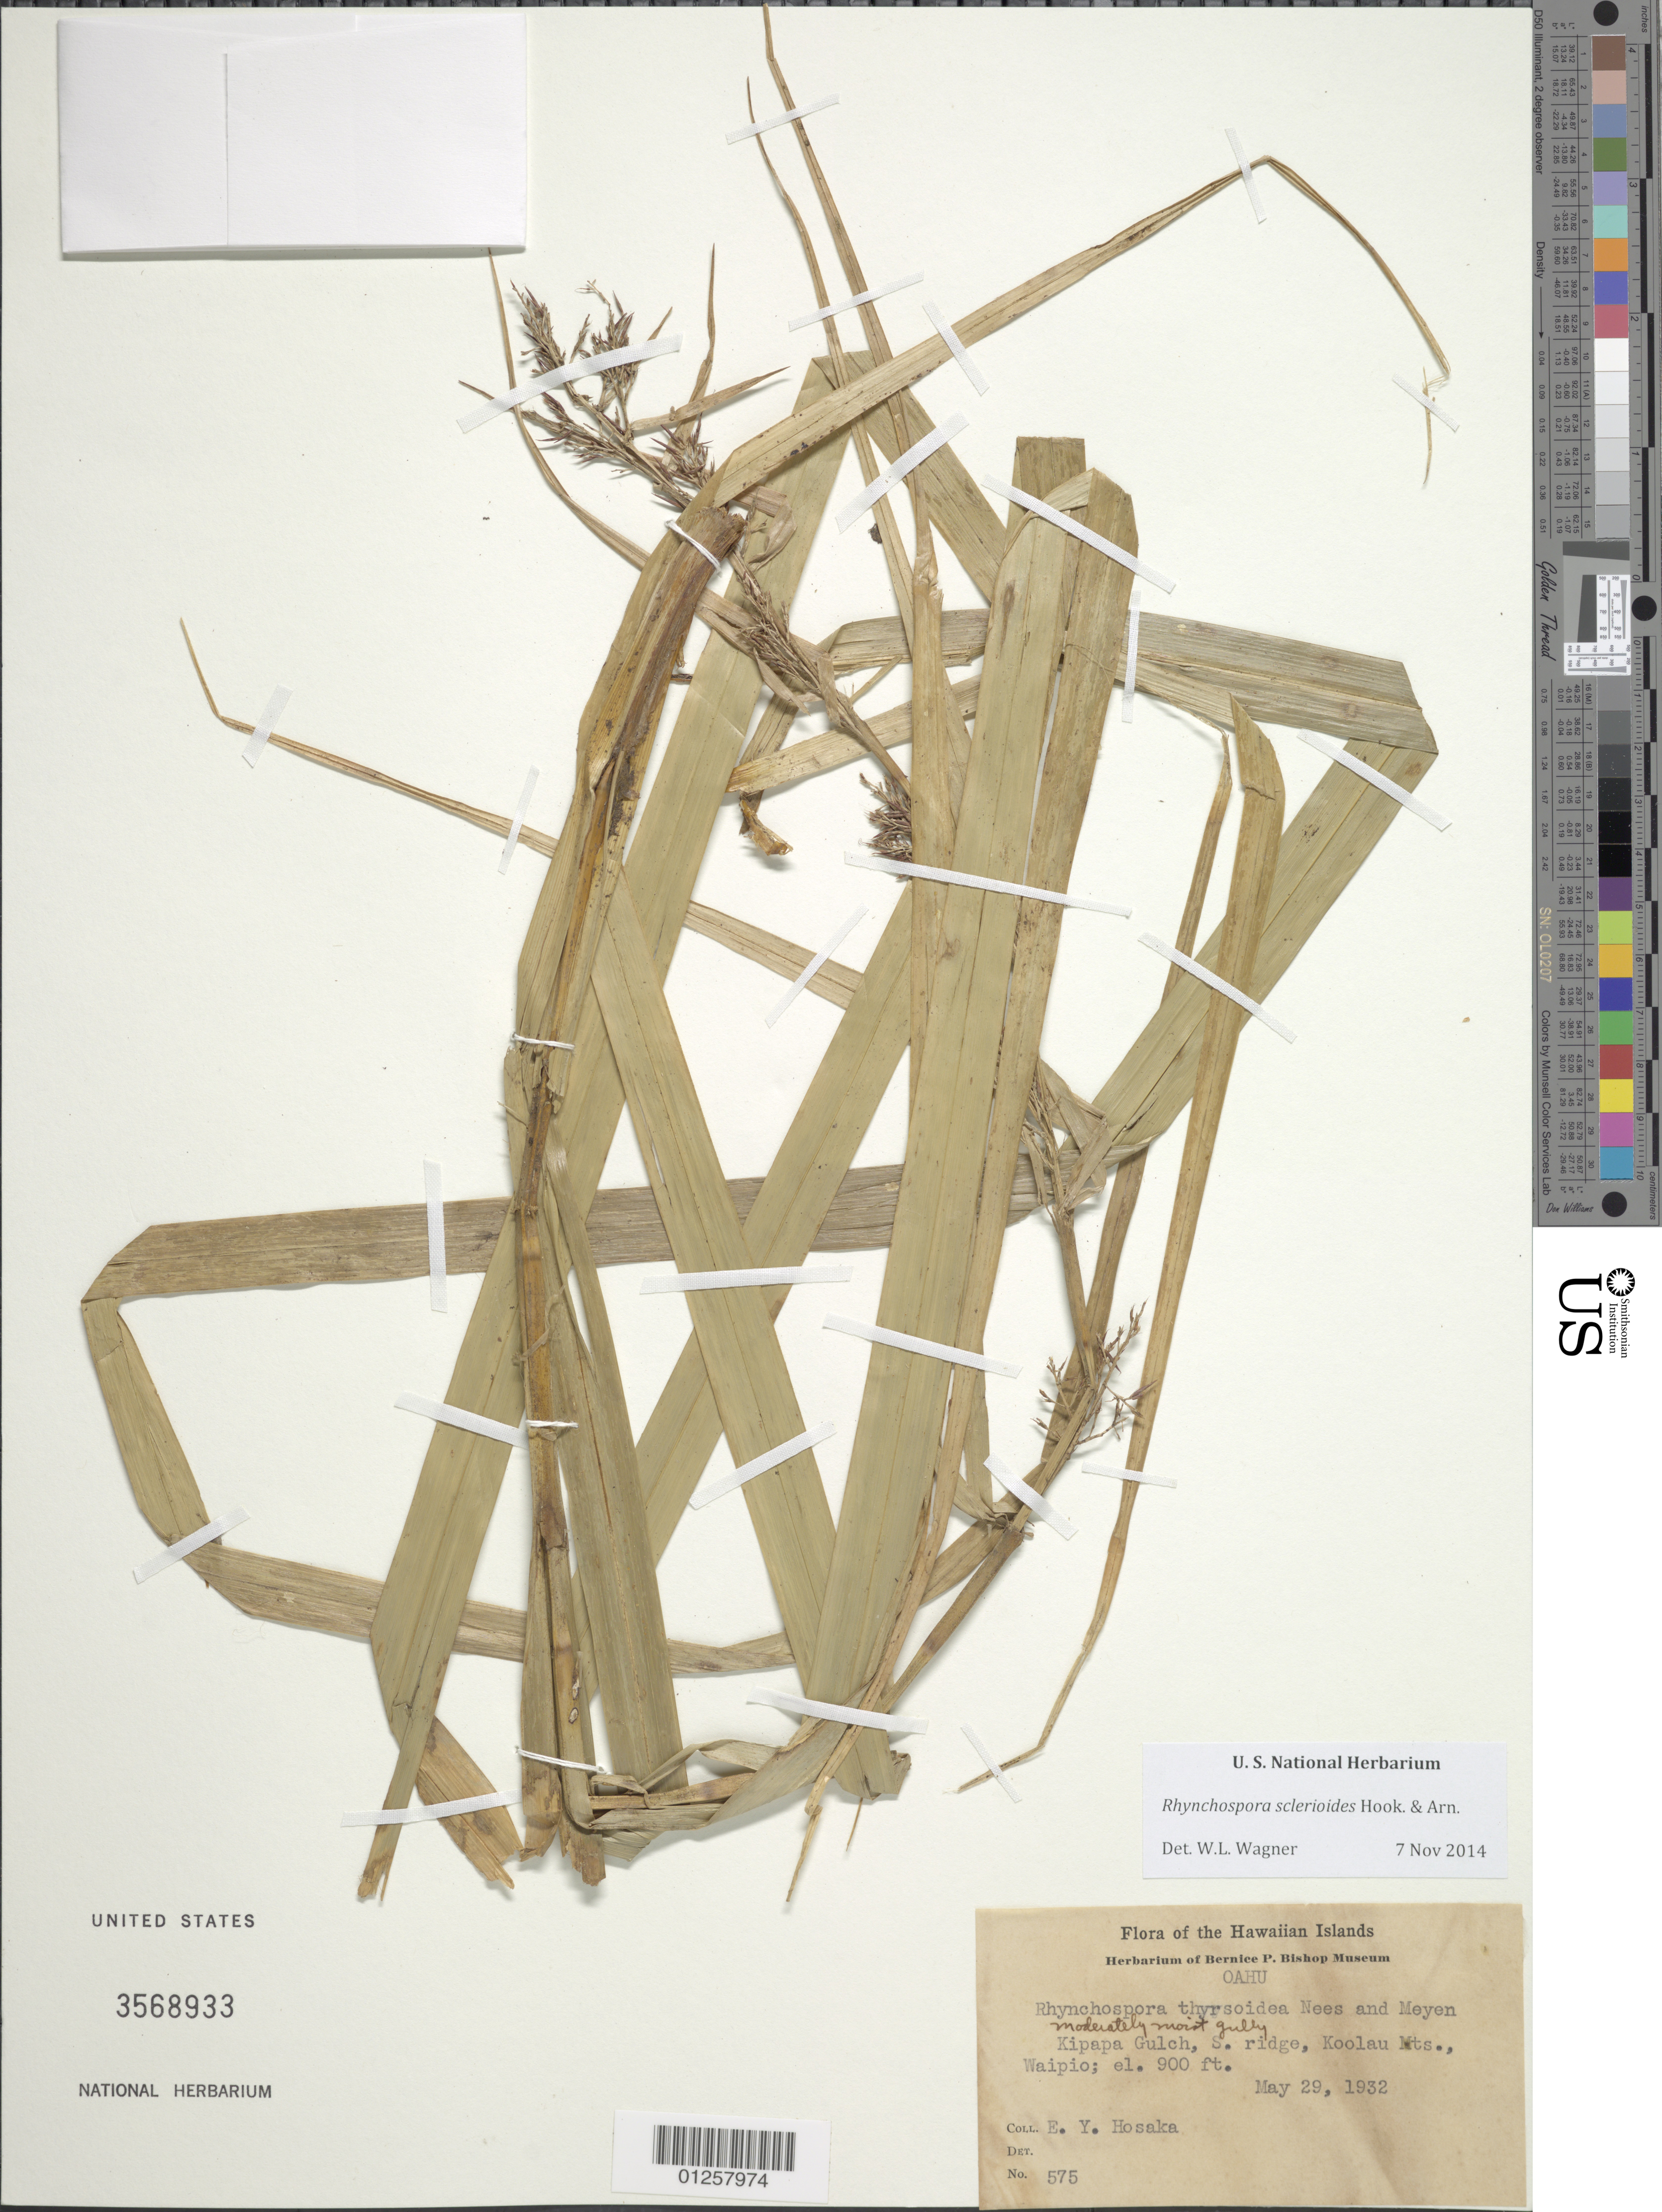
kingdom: Plantae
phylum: Tracheophyta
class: Liliopsida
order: Poales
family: Cyperaceae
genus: Rhynchospora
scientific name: Rhynchospora sclerioides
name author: Hook. & Arn.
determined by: Wagner, W. L., (BOT), Smithsonian Institution - National Museum of Natural History (UNITED STATES)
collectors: E. Y. Hosaka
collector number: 575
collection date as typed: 29 May 1932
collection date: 1932-05-29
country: United States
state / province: Hawaii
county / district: Honolulu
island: Oahu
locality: S ridge, Kipapa Gulch, Koolau Mountains.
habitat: Moderately moist gully.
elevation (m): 274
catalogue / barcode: US 3568933